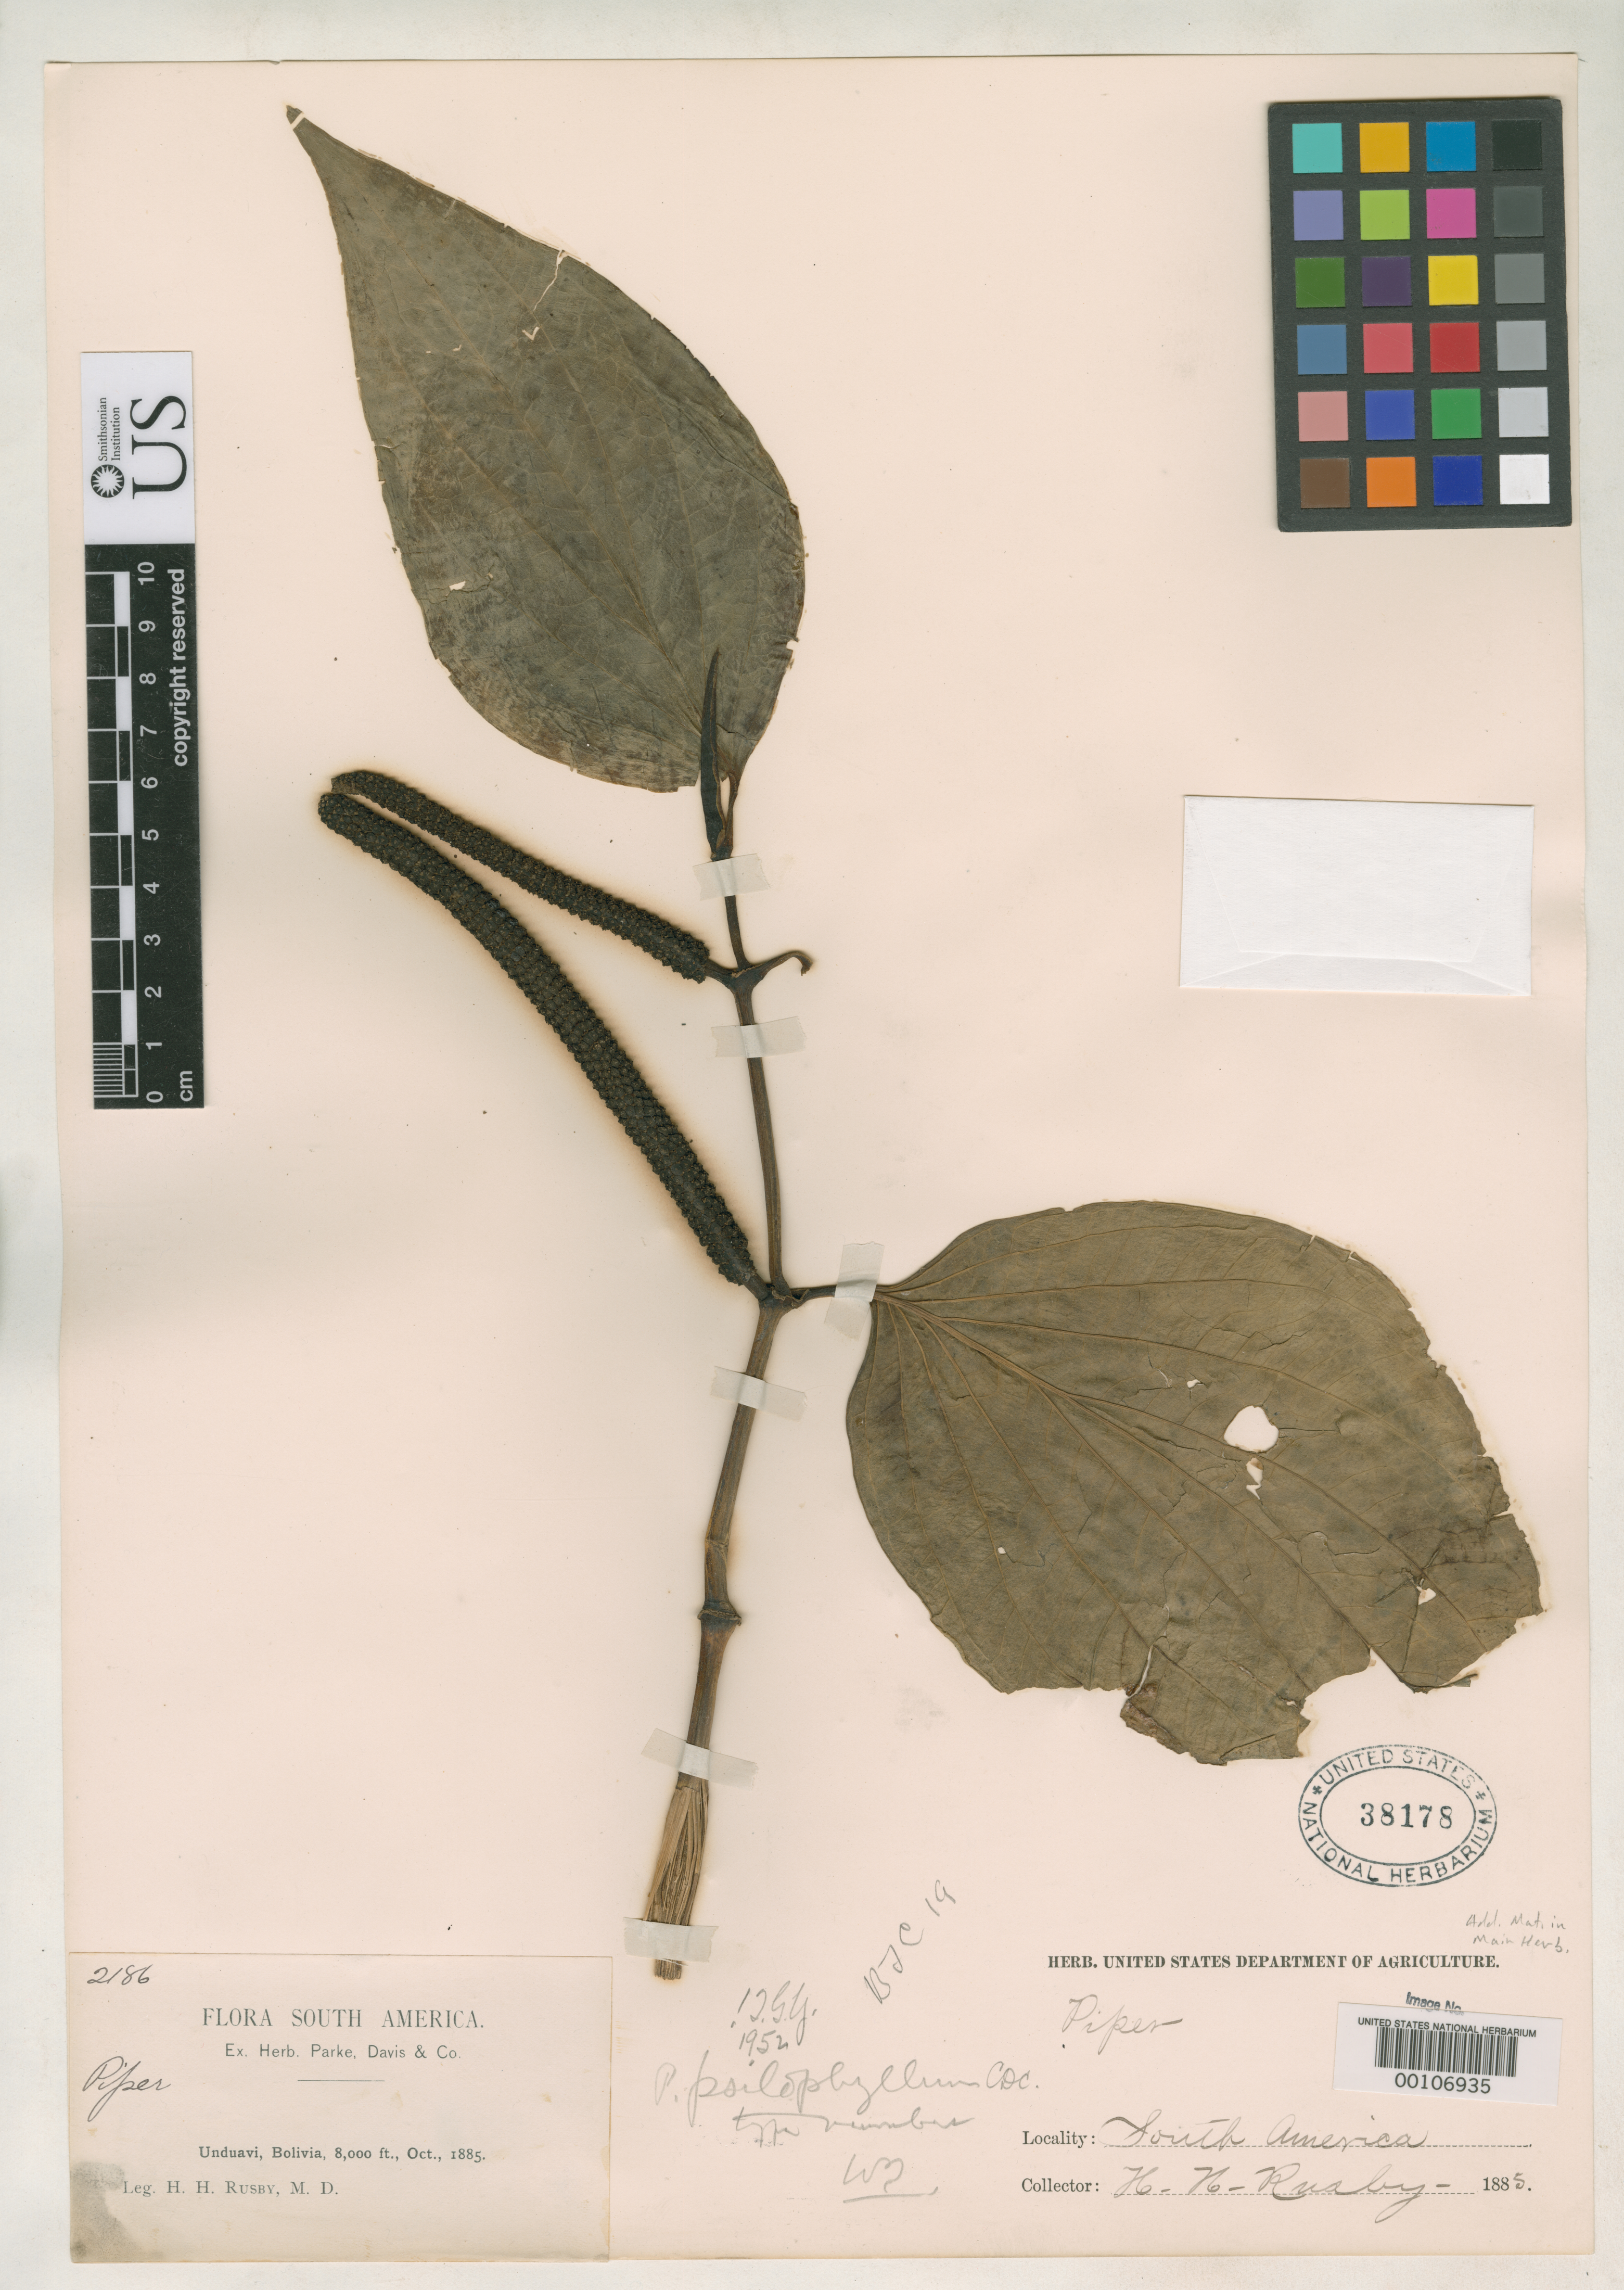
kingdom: Plantae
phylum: Tracheophyta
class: Magnoliopsida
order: Piperales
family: Piperaceae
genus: Piper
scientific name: Piper psilophyllum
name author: C. DC.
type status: Isotype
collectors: H. H. Rusby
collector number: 2186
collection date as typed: Oct 1885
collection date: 1885-10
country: Bolivia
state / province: La Paz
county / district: Nor Yungas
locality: Unduavi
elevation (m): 2438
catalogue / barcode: US 38178